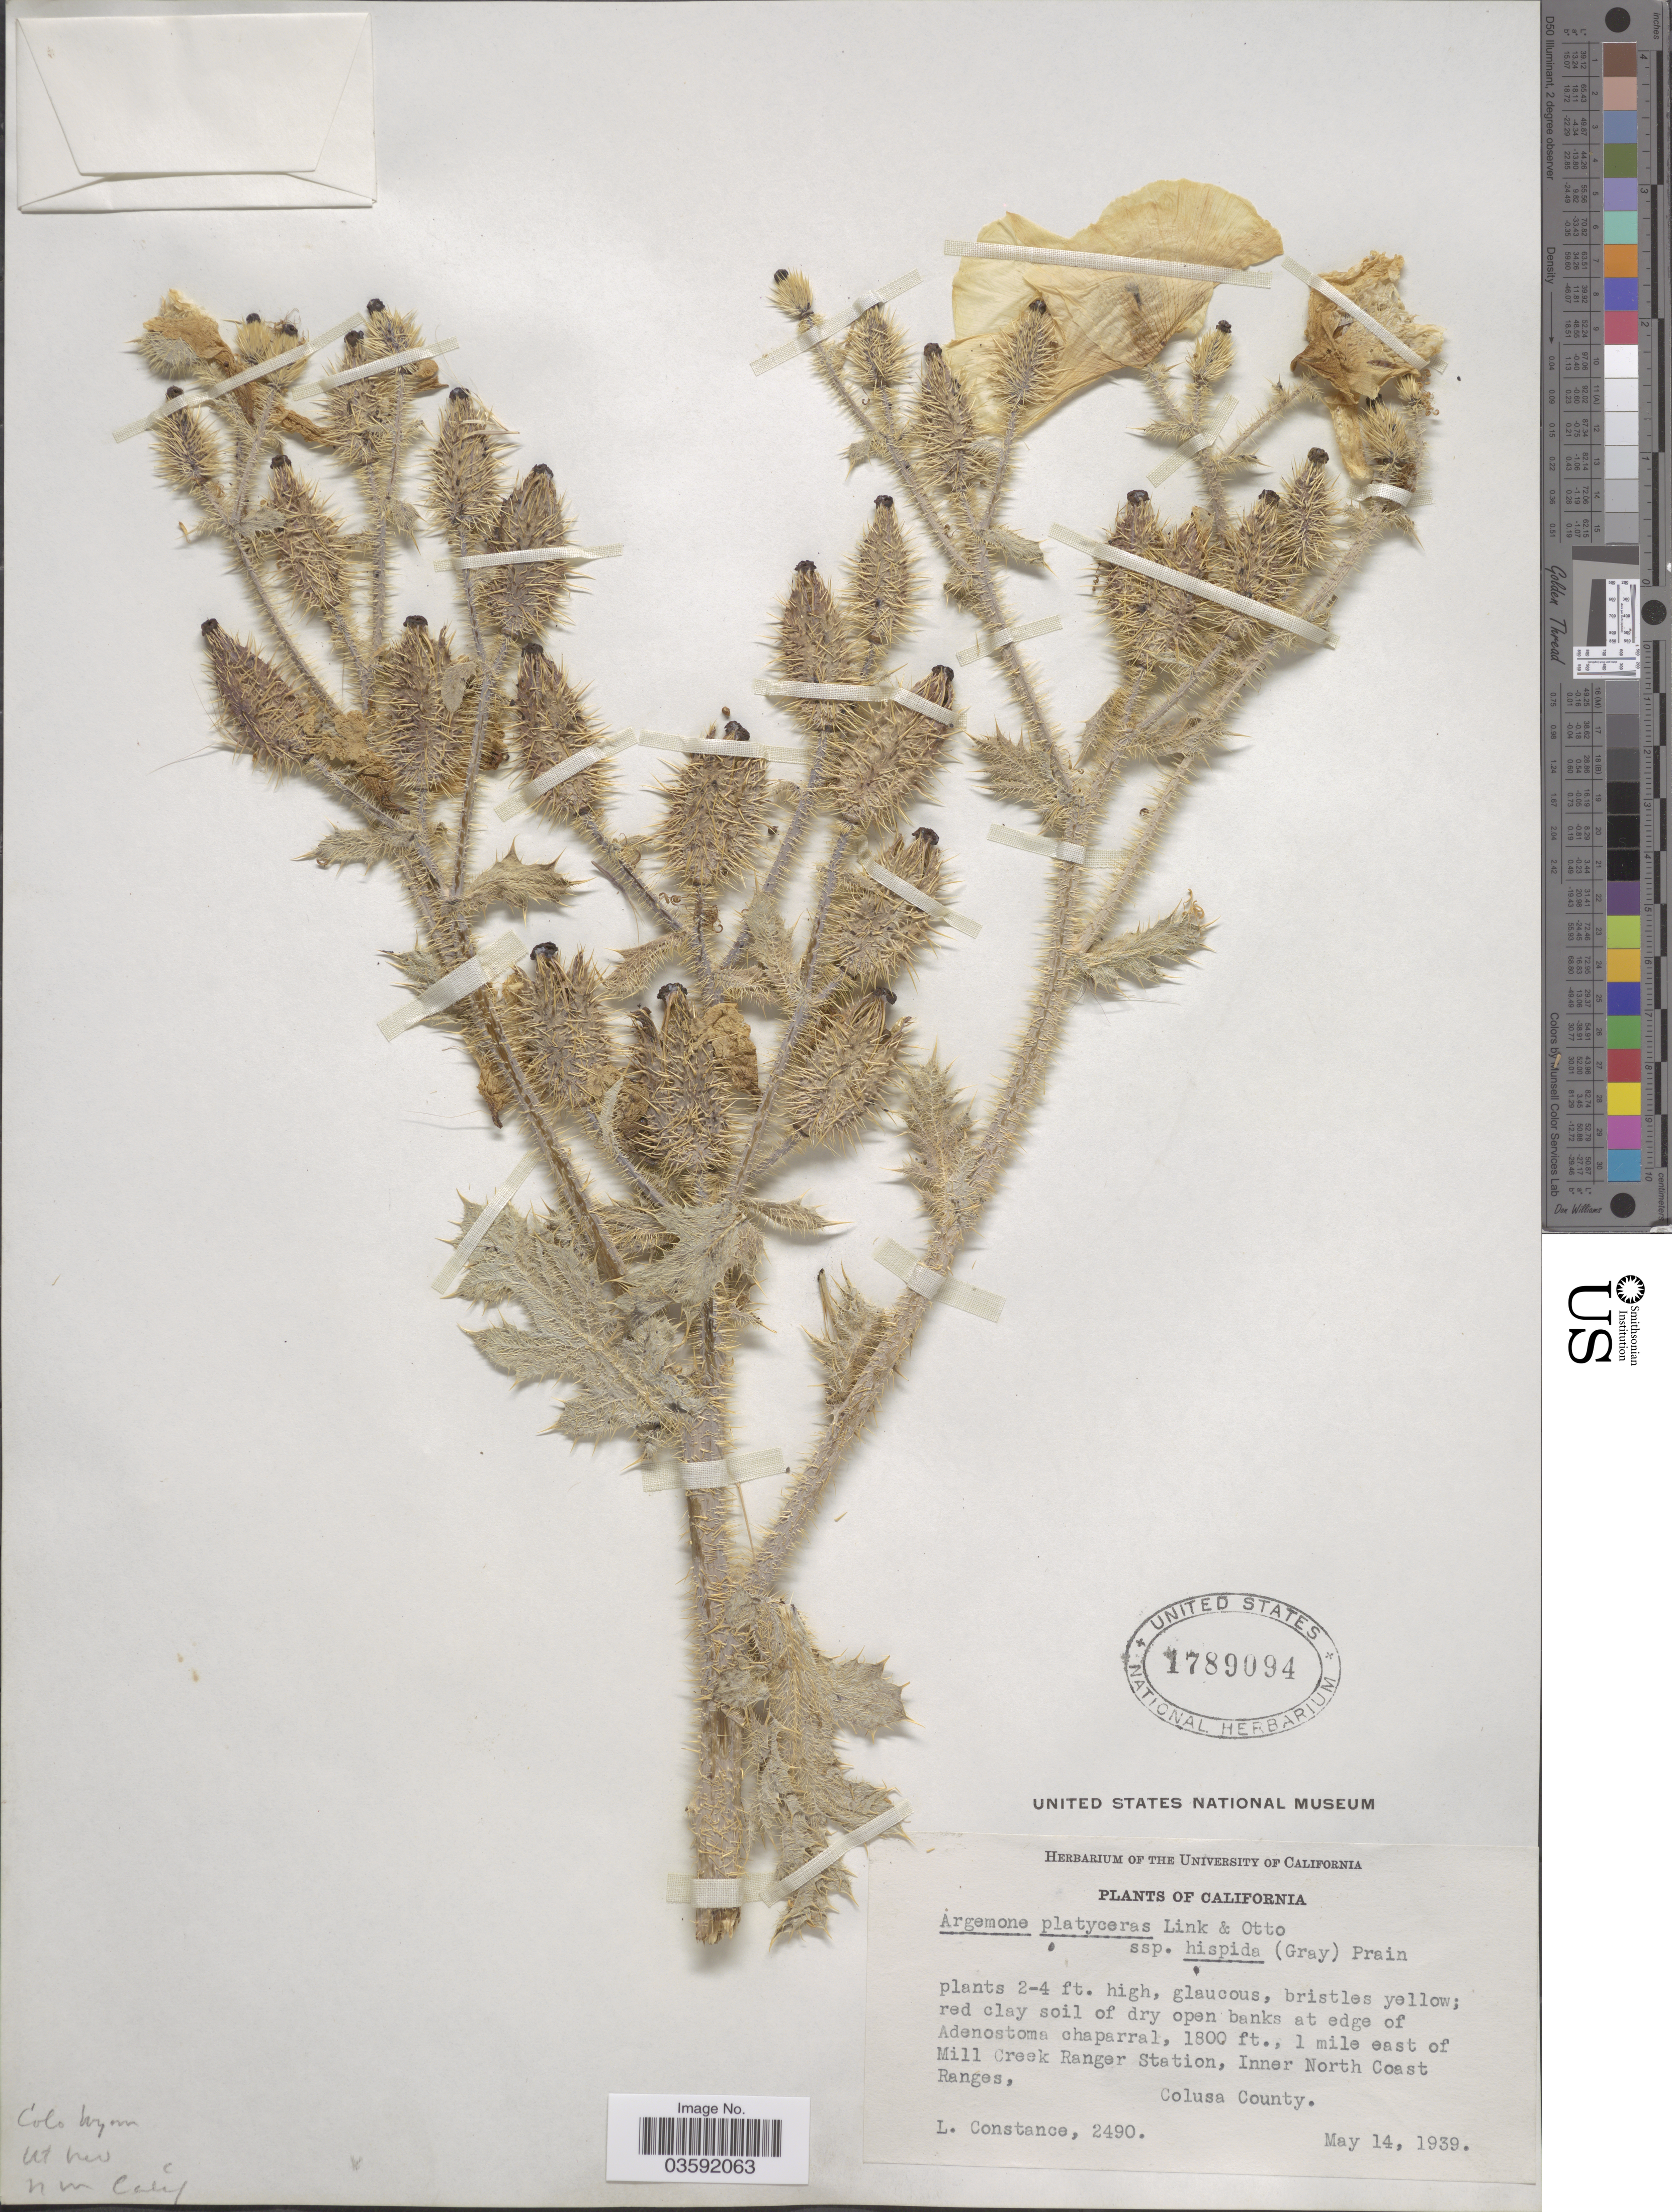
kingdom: Plantae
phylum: Tracheophyta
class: Magnoliopsida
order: Ranunculales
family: Papaveraceae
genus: Argemone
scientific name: Argemone platyceras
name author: Link & Otto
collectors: L. Constance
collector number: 2490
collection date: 1939-05-14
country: United States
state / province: California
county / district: Colusa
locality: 1 mile east of Mill Creek Ranger Station, Inner North Coast Ranges, Colusa County.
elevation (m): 549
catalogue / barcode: US 1789094